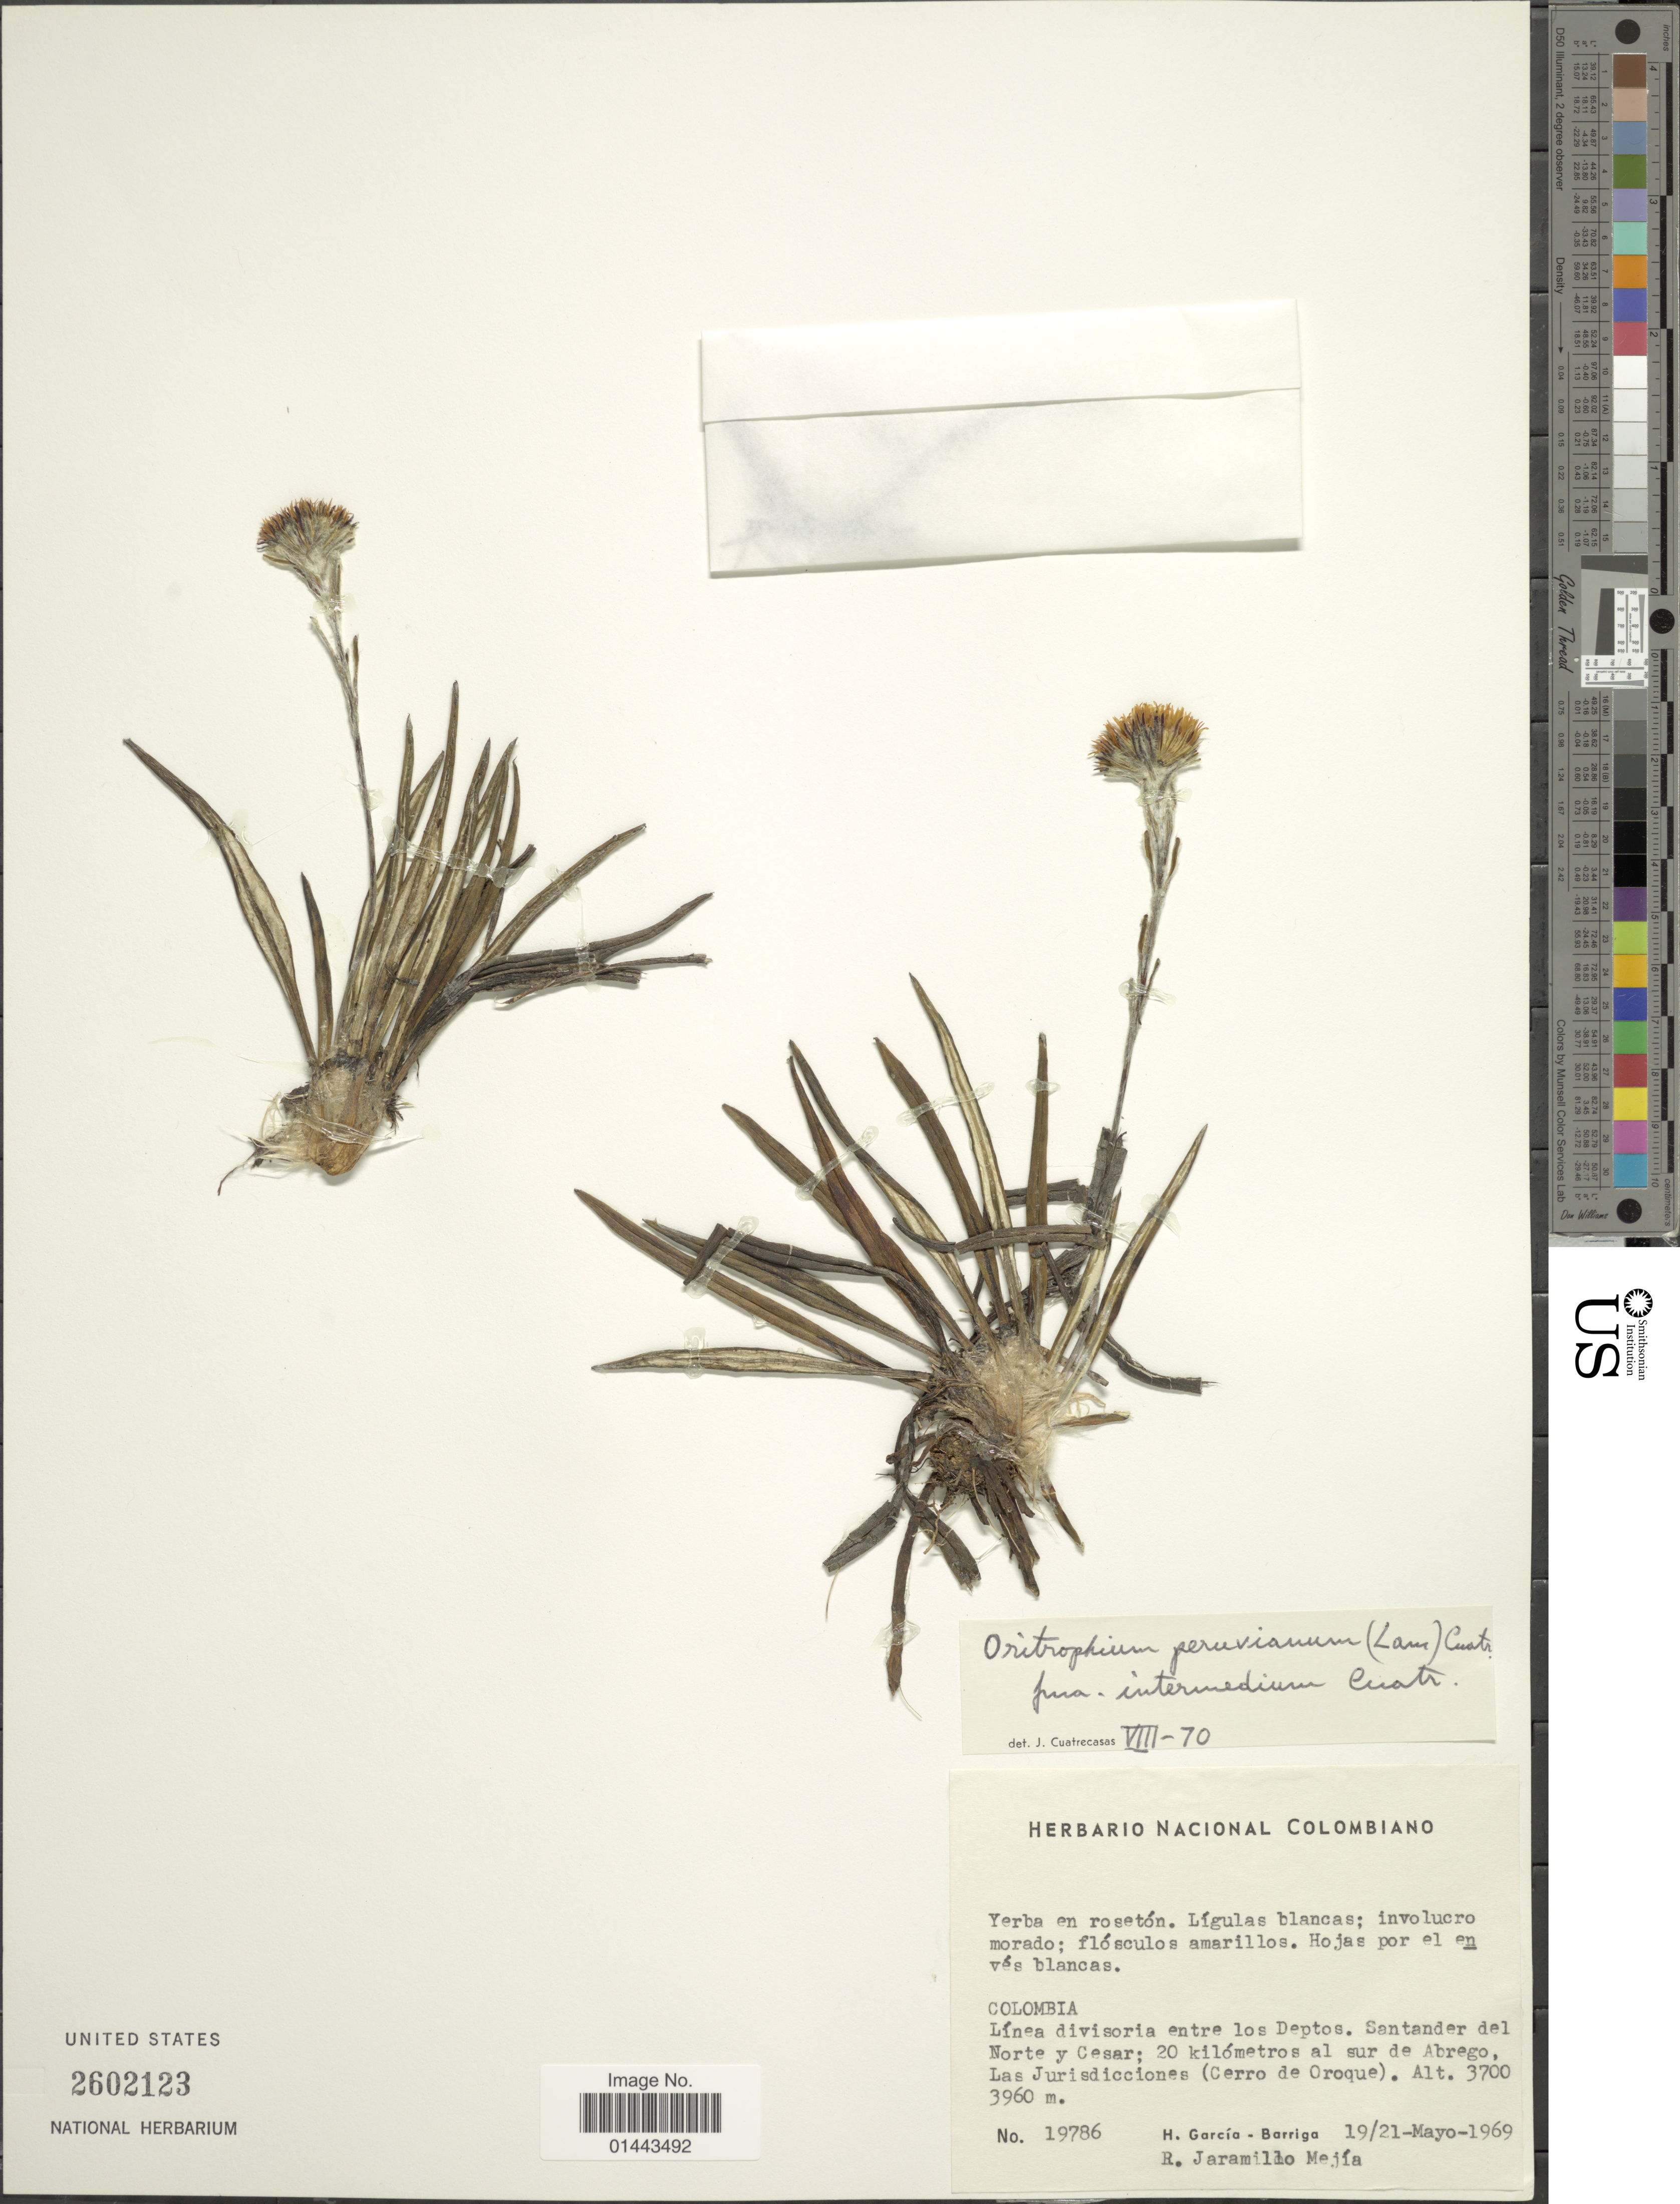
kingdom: Plantae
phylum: Tracheophyta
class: Magnoliopsida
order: Asterales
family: Asteraceae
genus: Oritrophium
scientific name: Oritrophium peruvianum f. intermedium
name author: Cuatrec.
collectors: H. García Barriga & R. Jaramillo M.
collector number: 19786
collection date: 1969-05-19/1969-05-21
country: Colombia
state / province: Norte de Santander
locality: Linca divisoria entre los Deptos, Santander del Norte y Cesar, 2- kilometros al sur de Abrego, Las Jurisdicciones (Cerro de Oroque).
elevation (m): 3700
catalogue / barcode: US 2602123